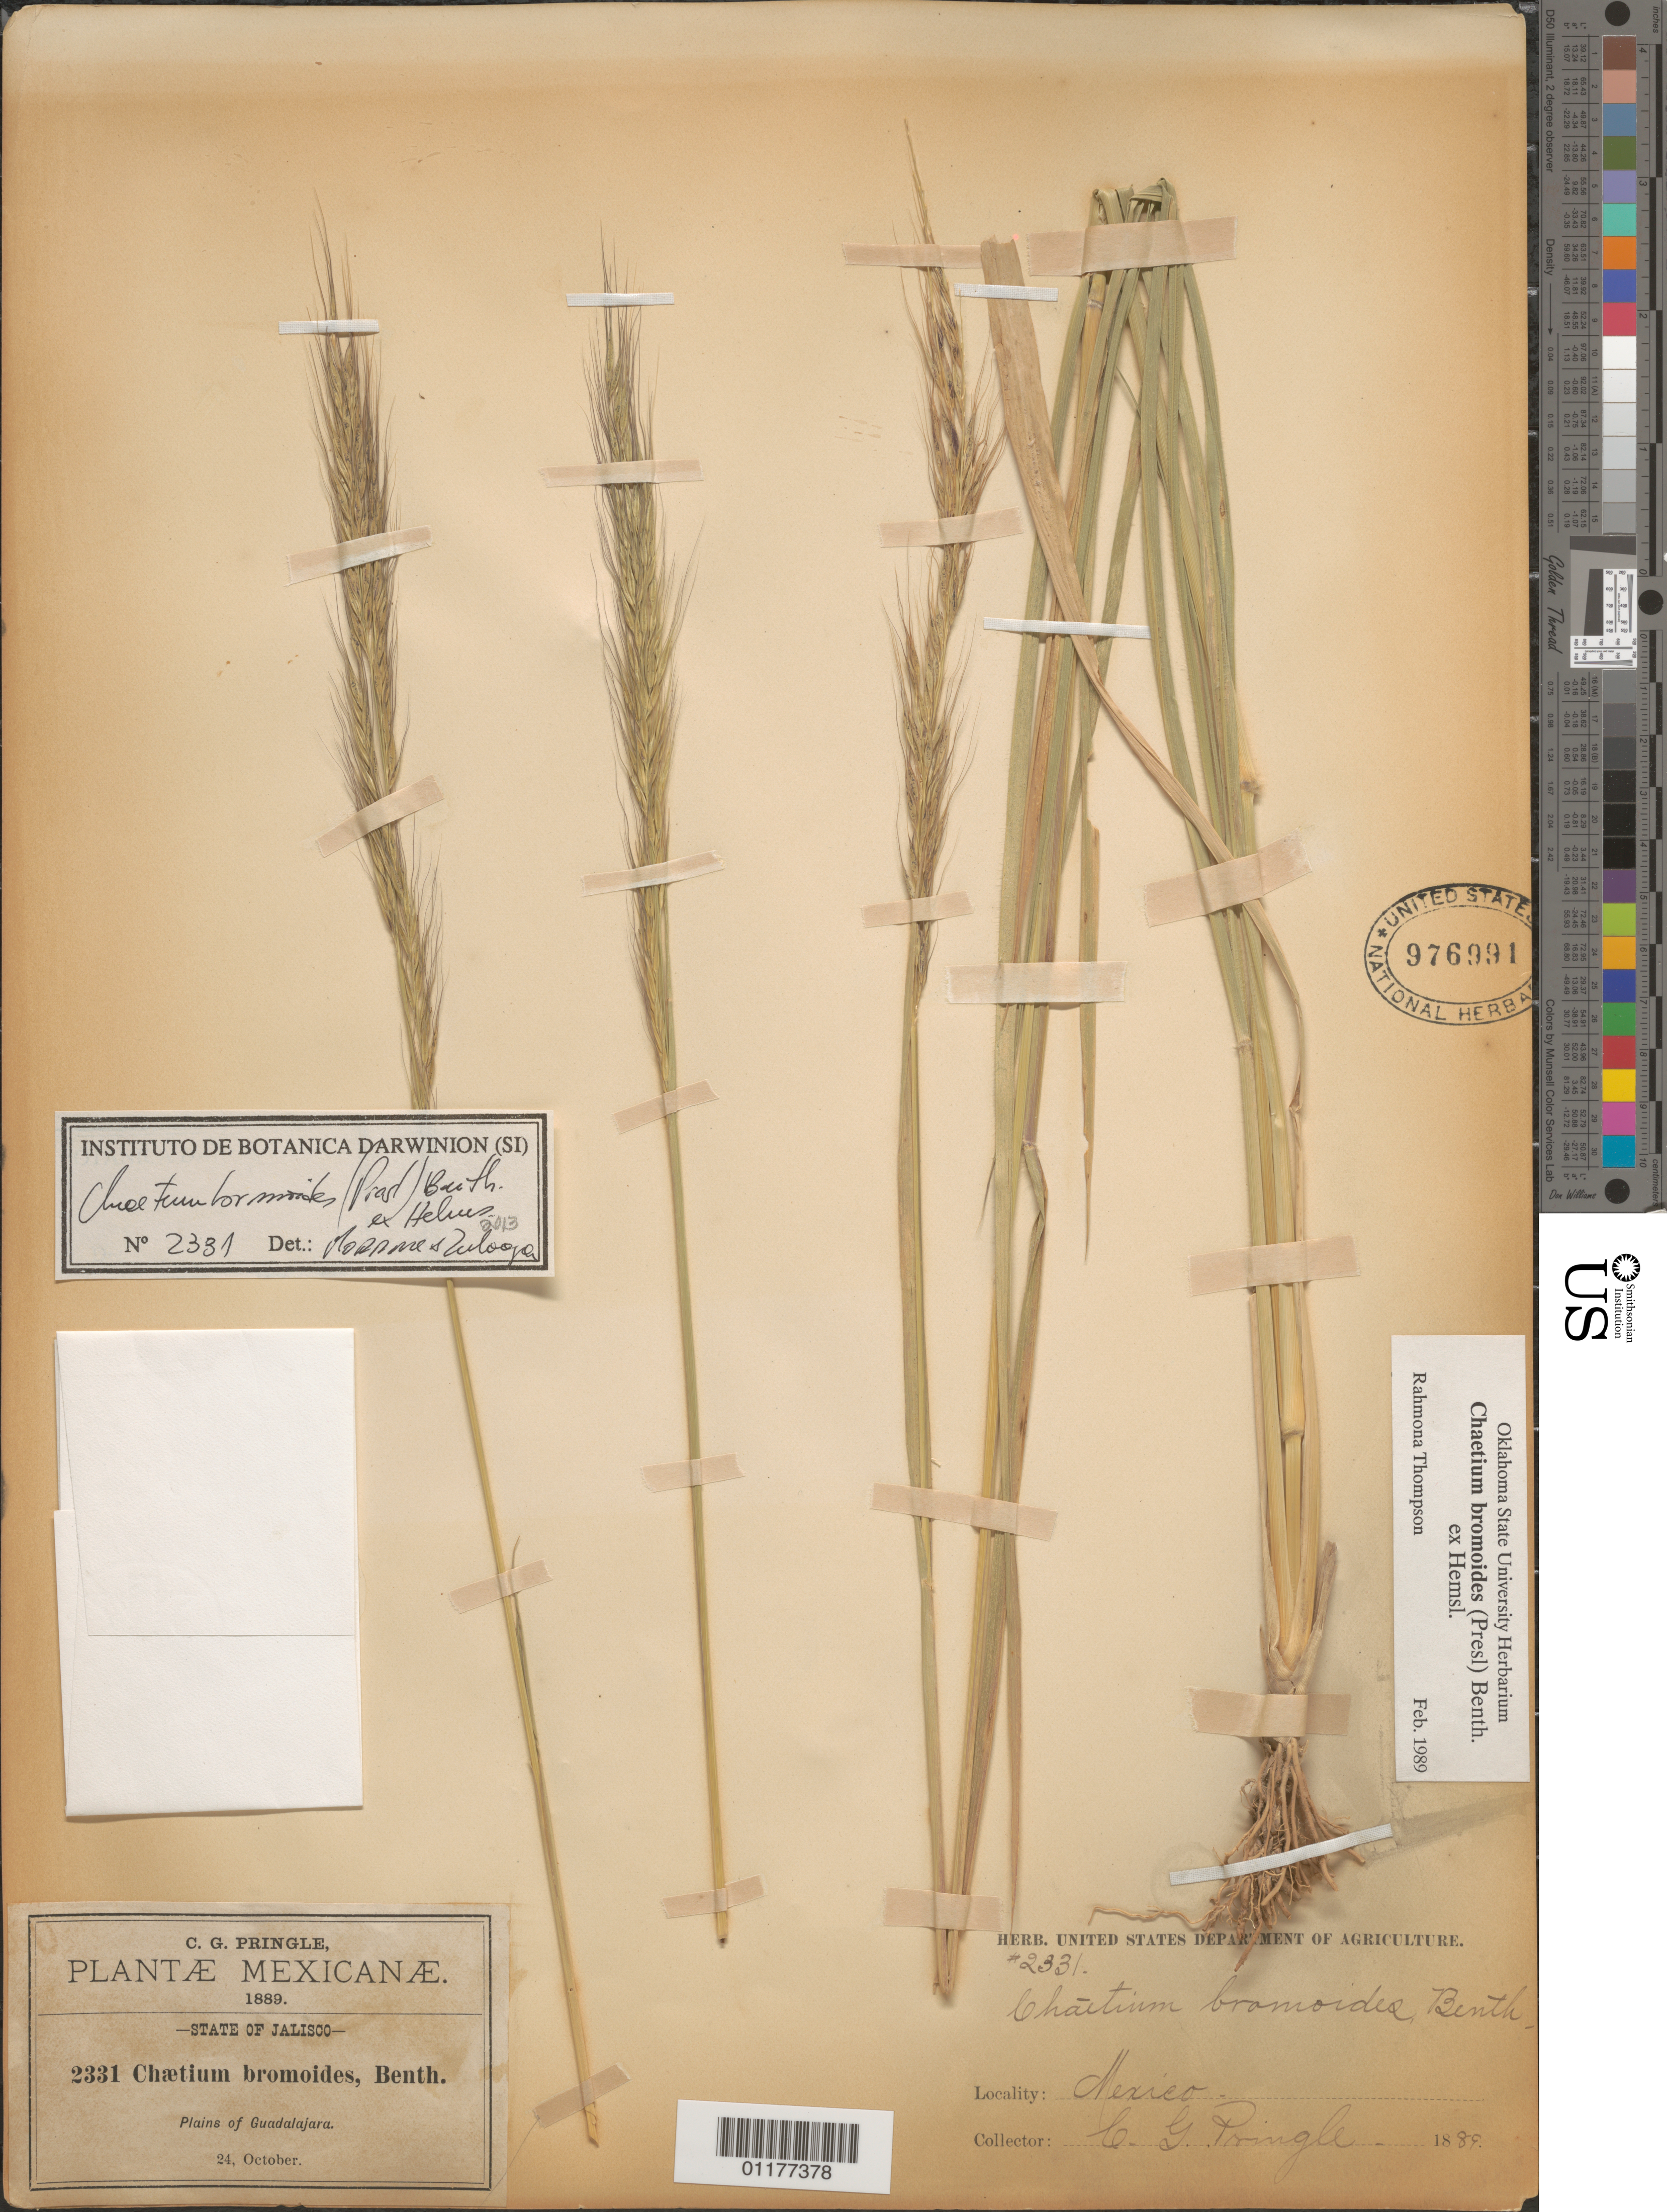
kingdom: Plantae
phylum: Tracheophyta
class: Liliopsida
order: Poales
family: Poaceae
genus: Chaetium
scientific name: Chaetium bromoides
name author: (J. Presl) Benth. ex Hemsl.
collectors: C. G. Pringle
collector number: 2331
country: Mexico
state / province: Jalisco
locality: Guadalajara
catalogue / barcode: US 976991